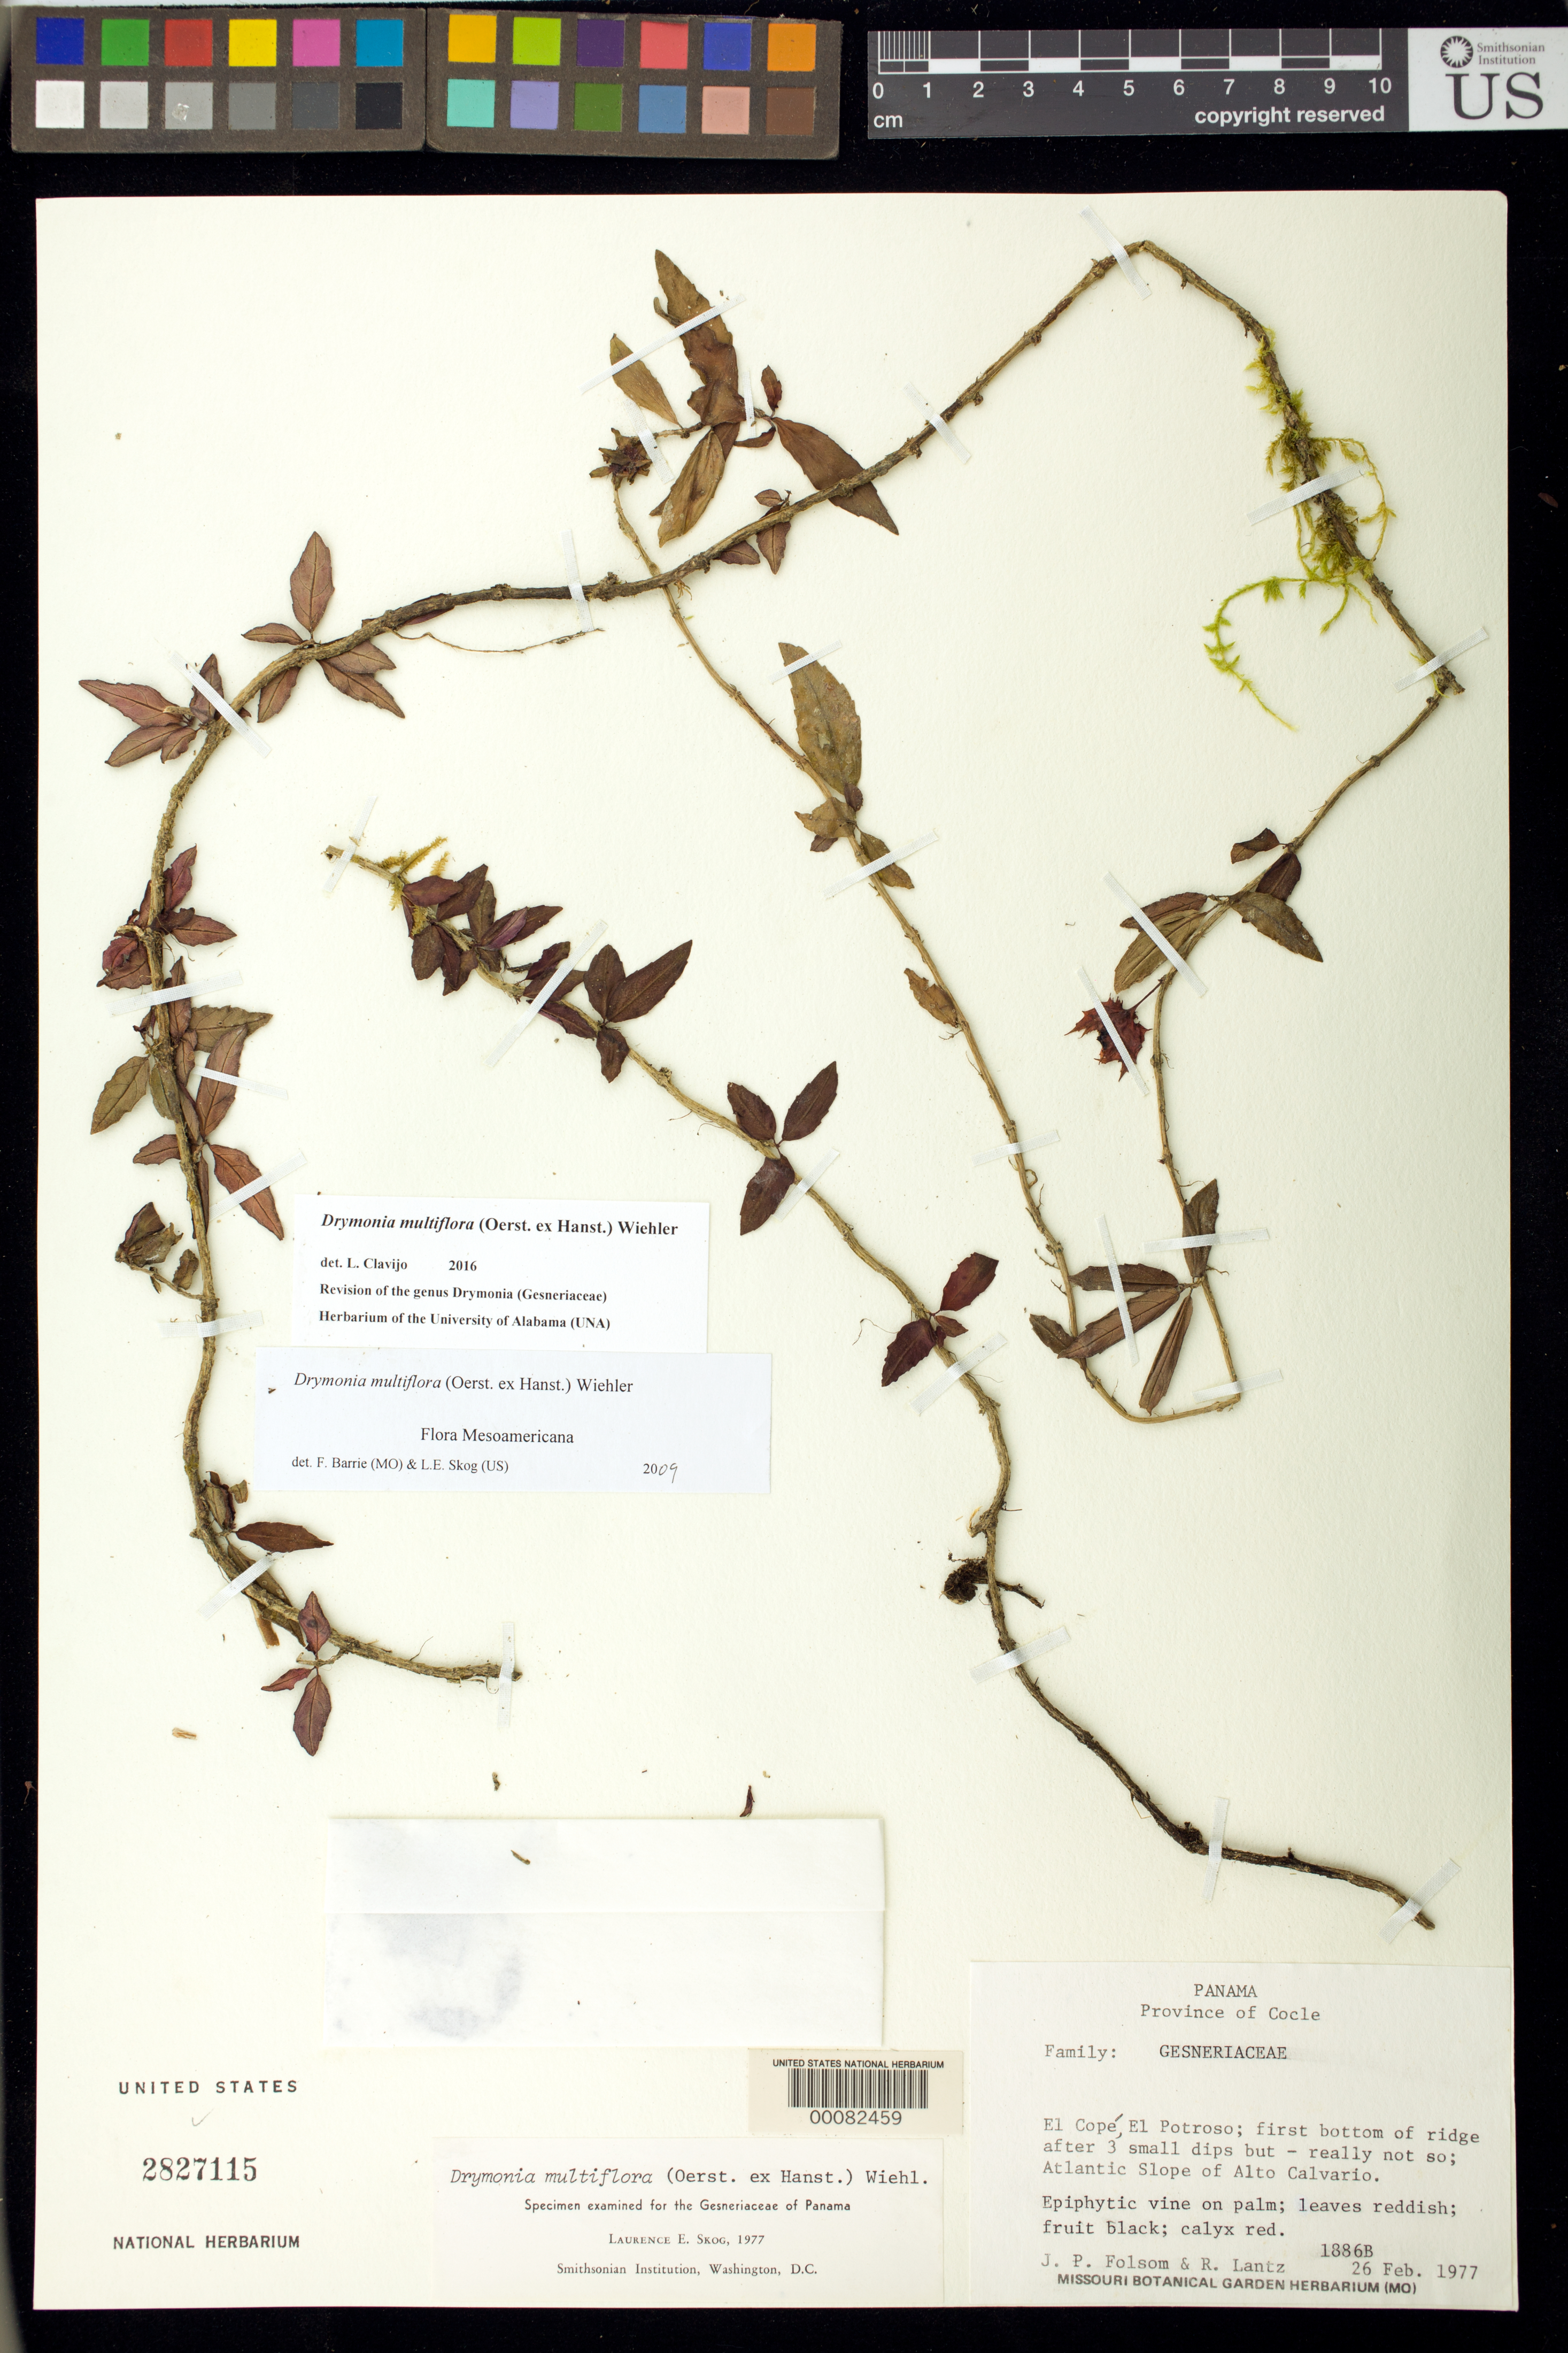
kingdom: Plantae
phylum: Tracheophyta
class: Magnoliopsida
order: Lamiales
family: Gesneriaceae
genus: Drymonia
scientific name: Drymonia multiflora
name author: (Oerst. ex Hanst.) Wiehler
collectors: J. P. Folsom & R. Lantz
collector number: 1886 B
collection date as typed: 26 Feb 1977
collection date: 1977-02-26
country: Panama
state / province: Coclé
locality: El Cope, El Potroso, first bottom of ridge after 3 small dips but really not so, Atlantic slope of Alto Calvario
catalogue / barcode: US 2827115